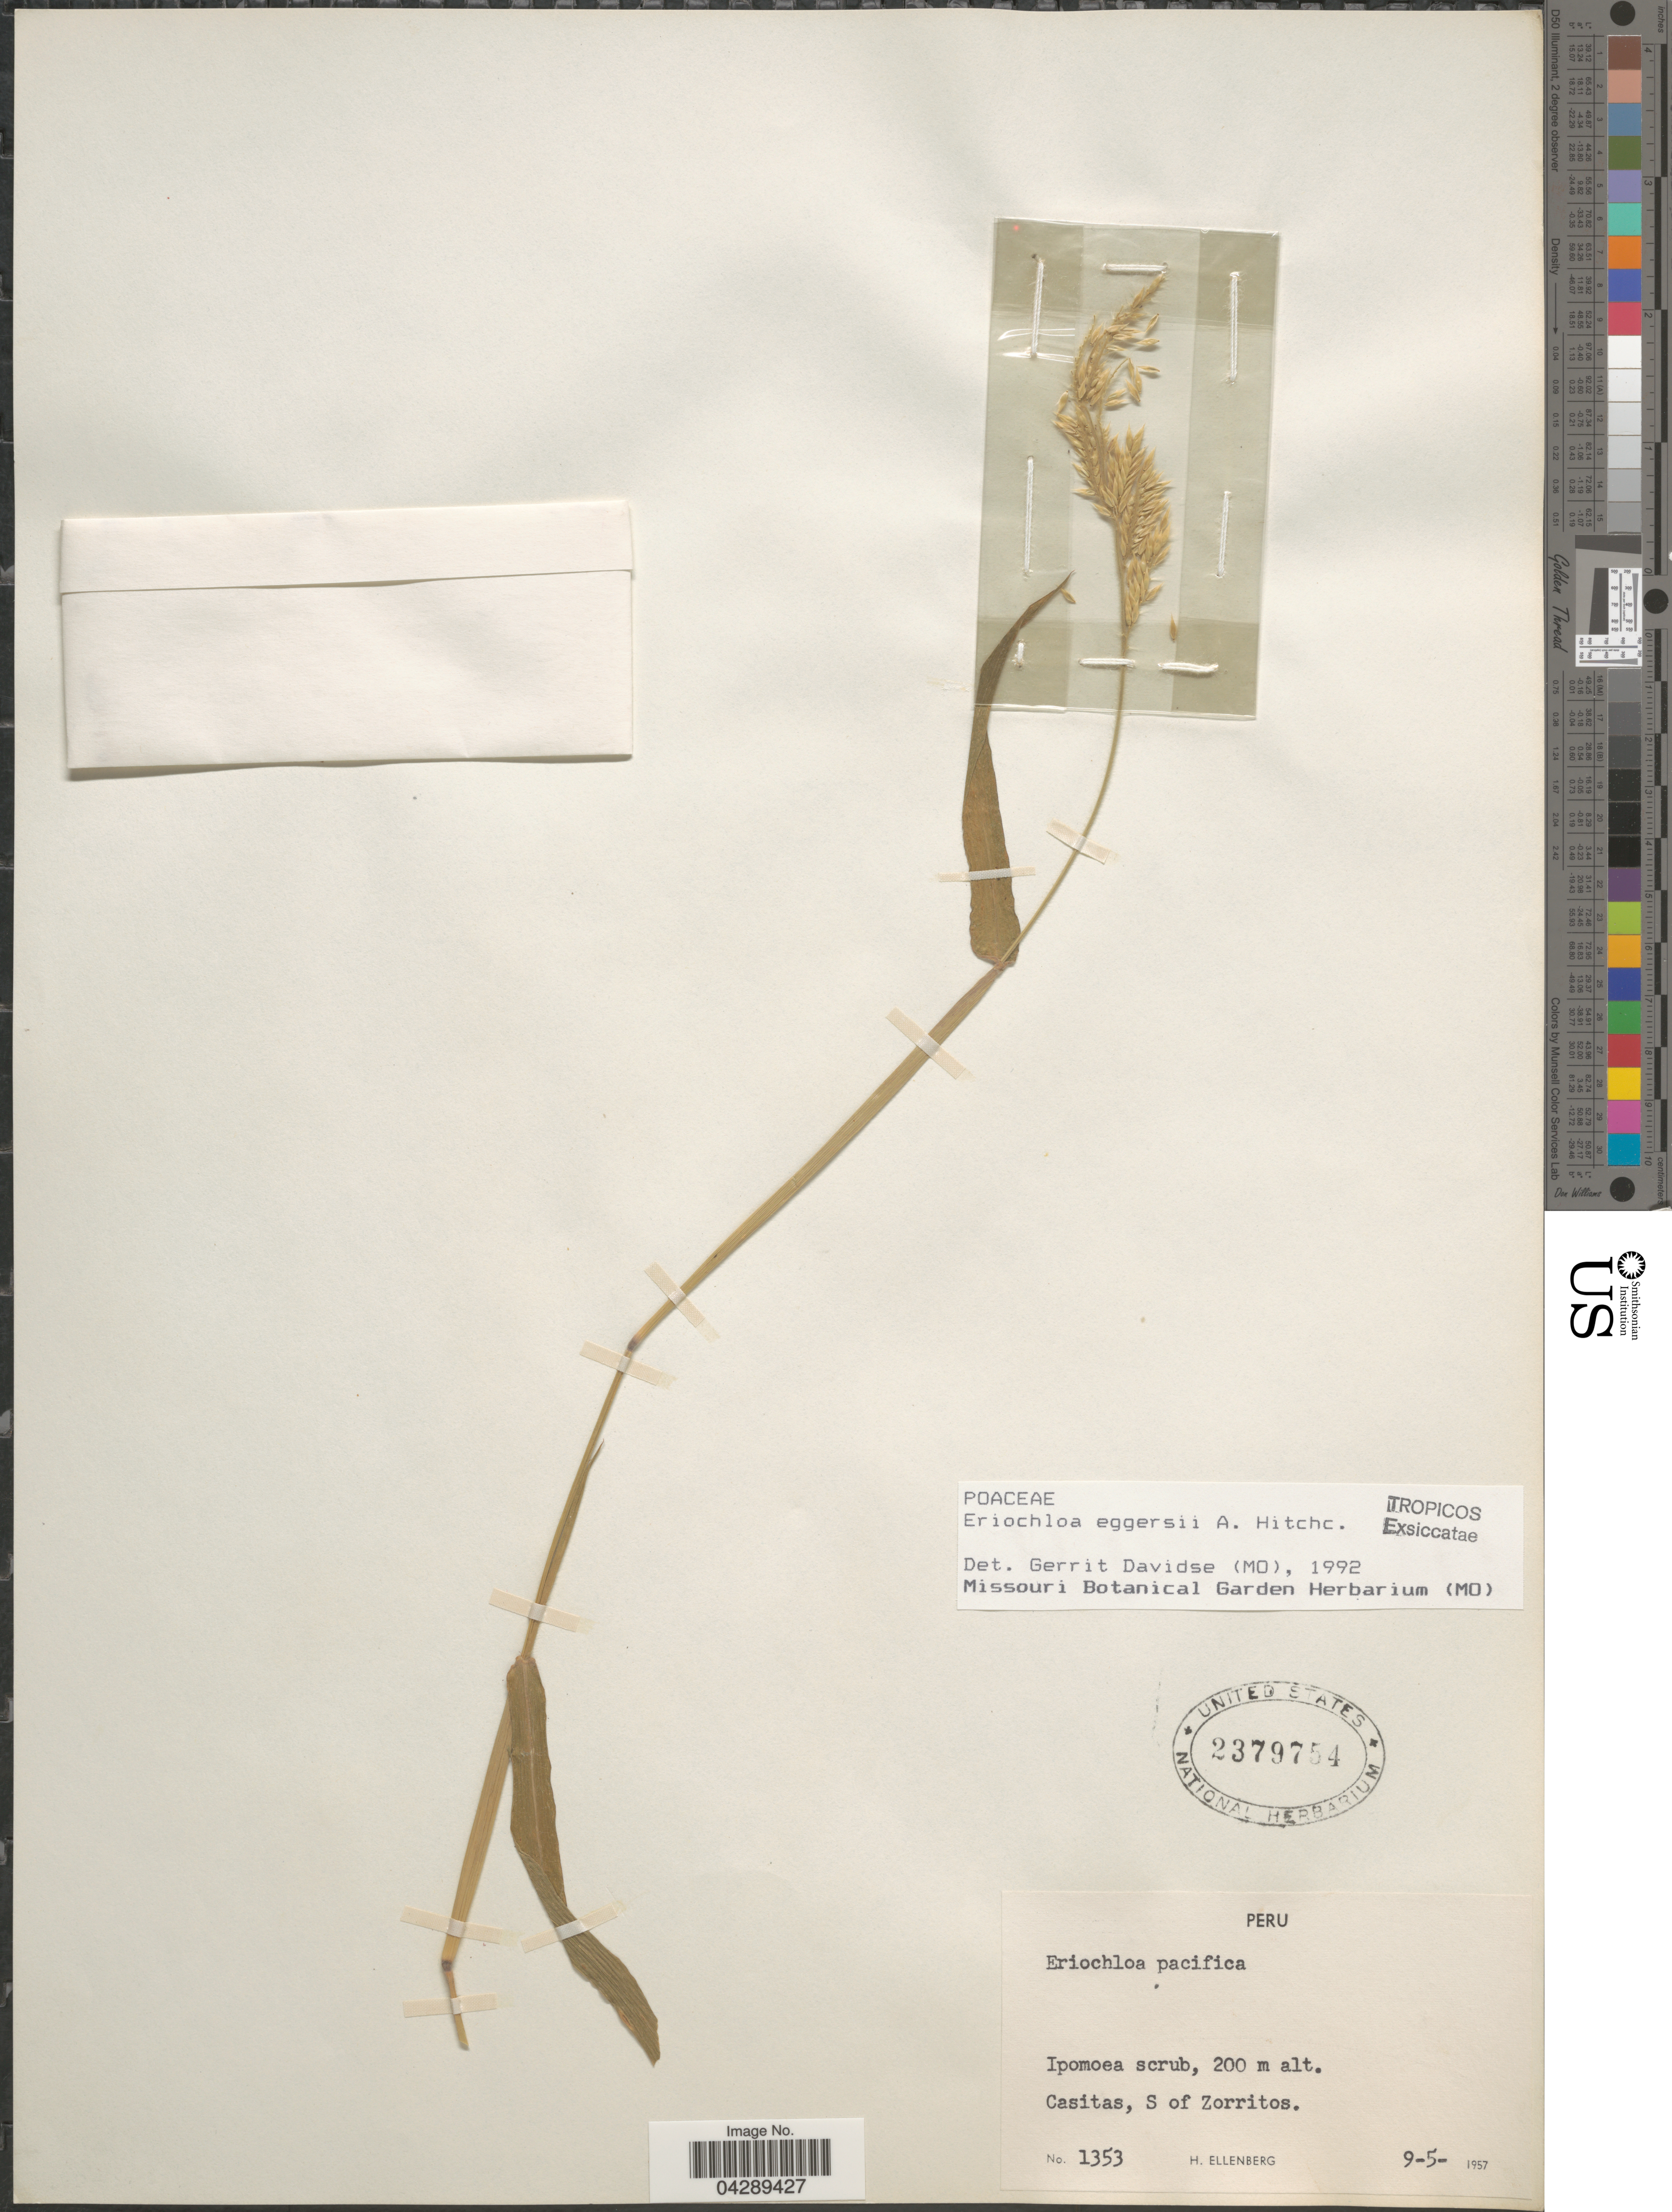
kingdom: Plantae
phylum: Tracheophyta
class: Liliopsida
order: Poales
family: Poaceae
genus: Eriochloa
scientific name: Eriochloa eggersii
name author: Hitchc.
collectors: H. Ellenberg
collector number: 1353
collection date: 1957-05-09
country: Peru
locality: Ipomoea scrub, Casitas, S of Zorritos.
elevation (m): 200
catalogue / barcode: US 2379754